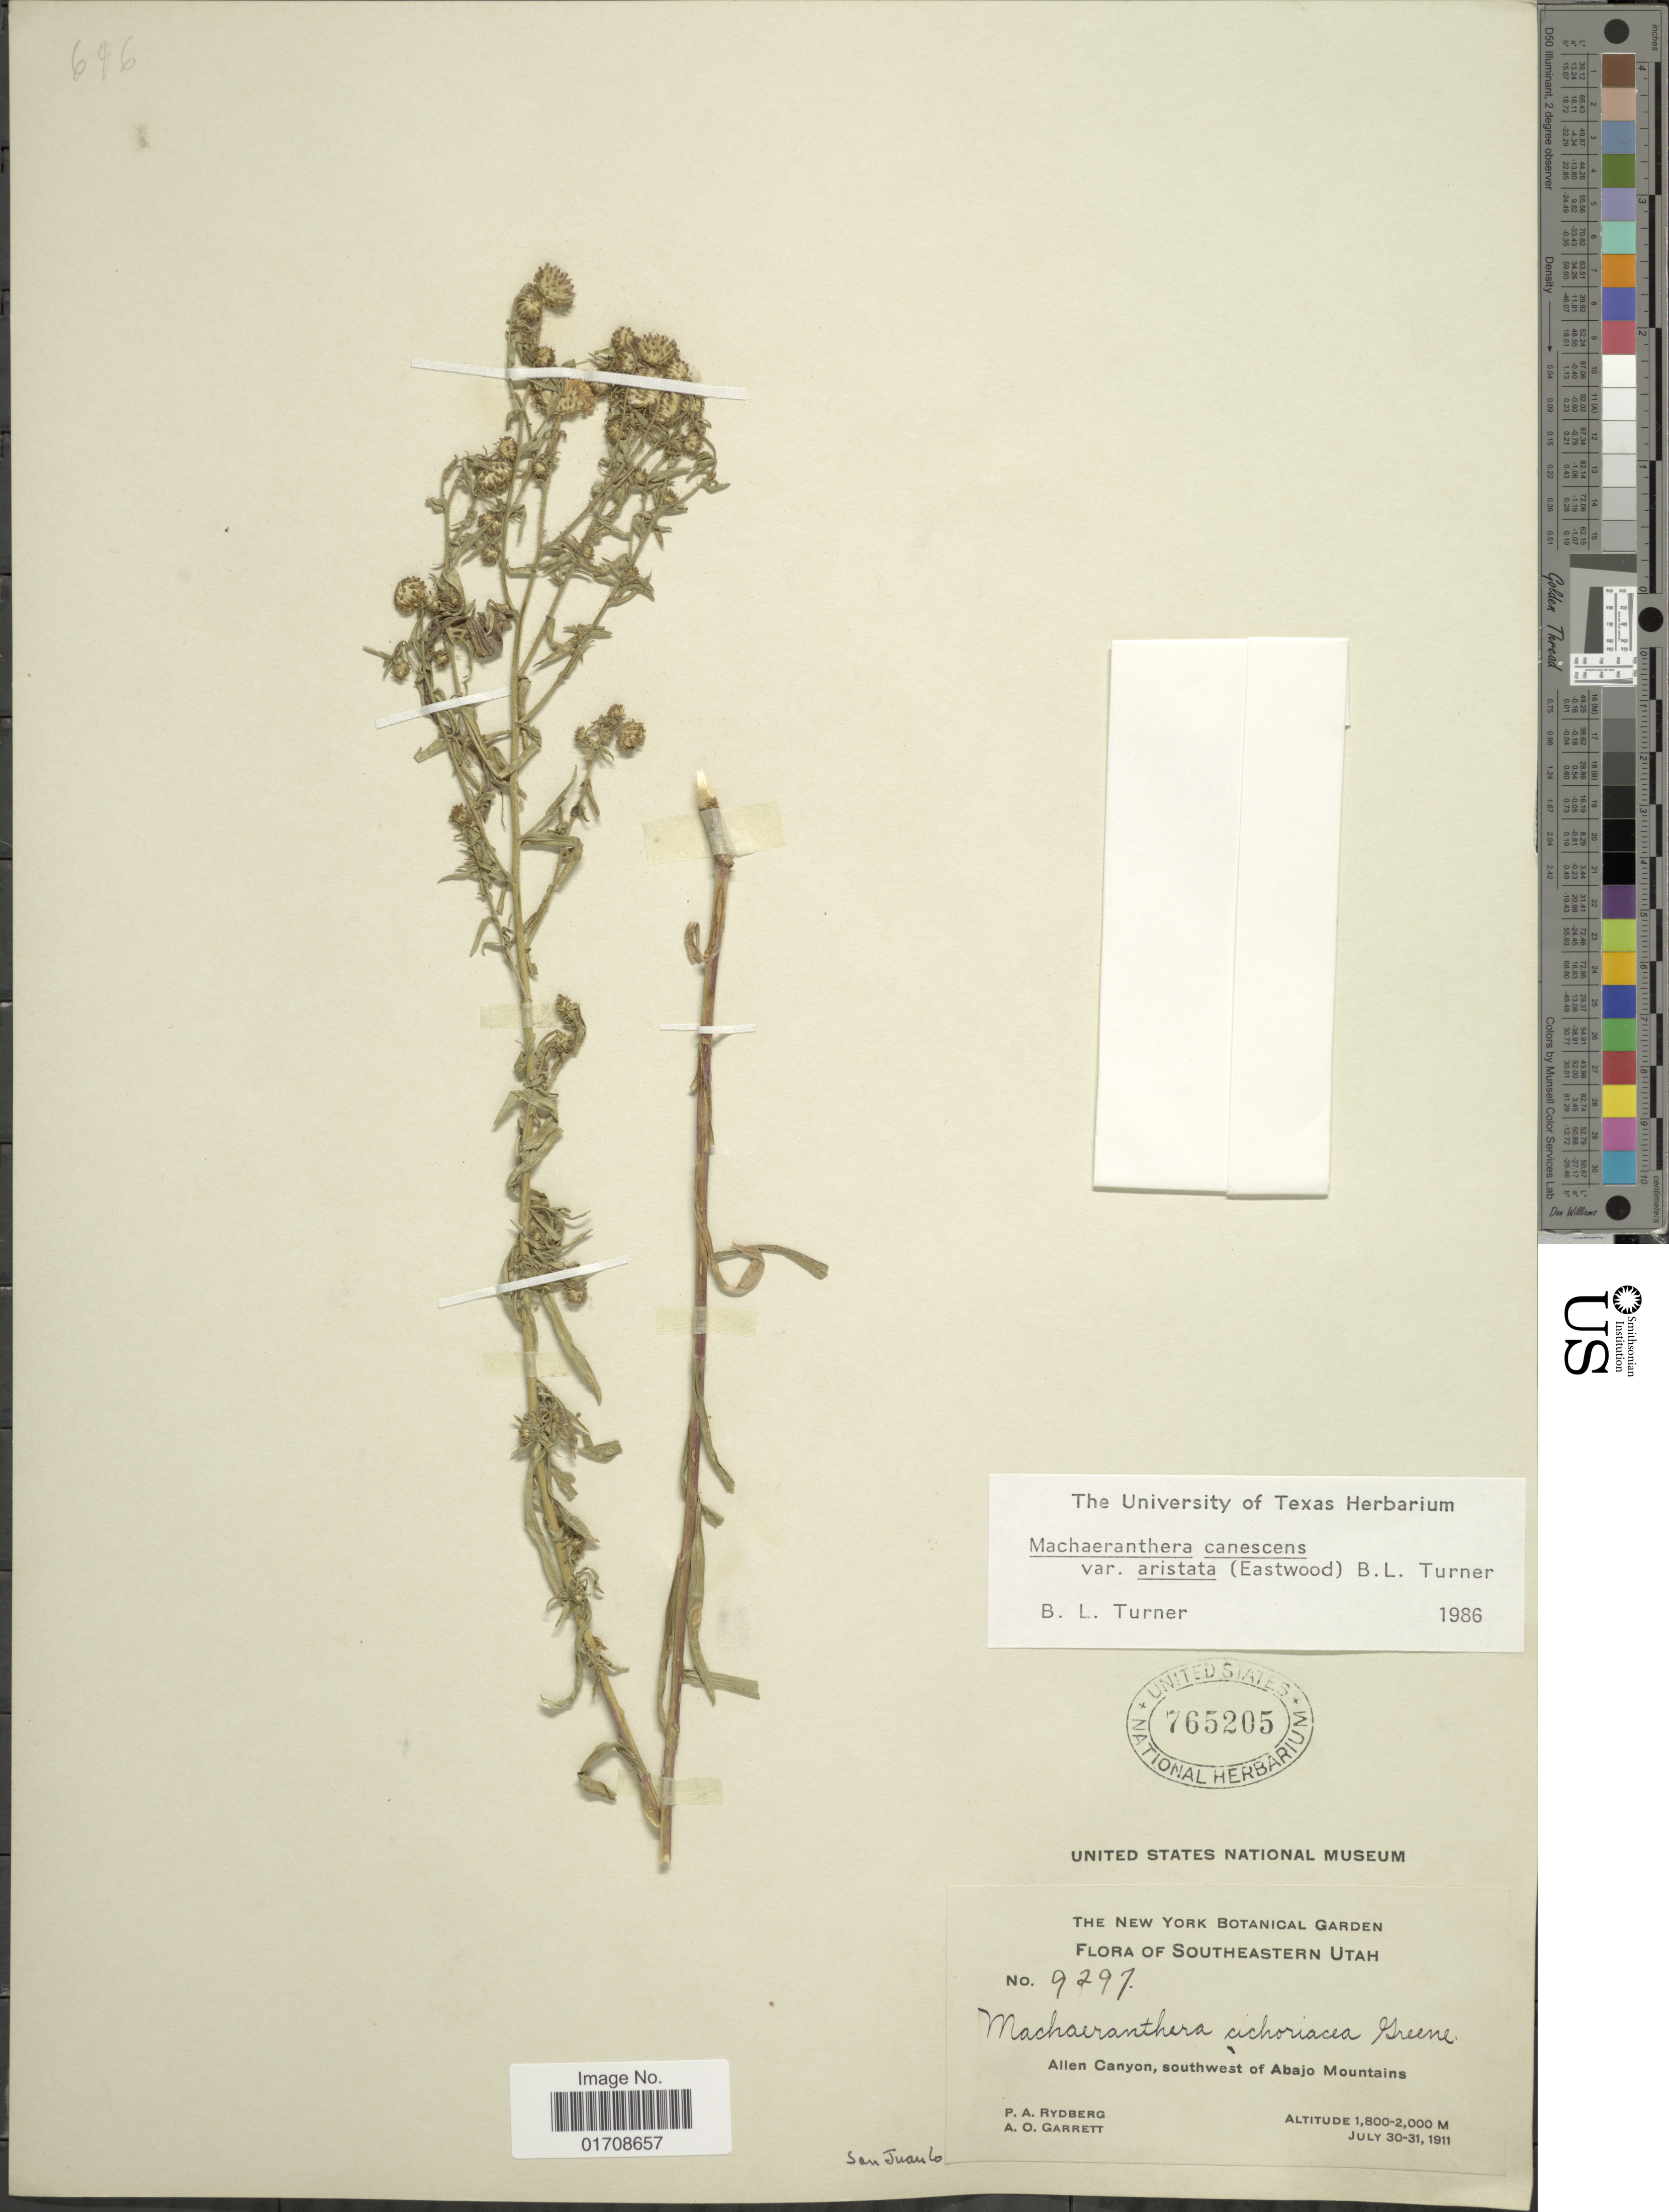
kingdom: Plantae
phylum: Tracheophyta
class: Magnoliopsida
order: Asterales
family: Asteraceae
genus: Machaeranthera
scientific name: Machaeranthera canescens var. aristata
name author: (Eastw.) B.L. Turner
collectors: P. A. Rydberg & A. O. Garrett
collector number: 9297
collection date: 1911-07-30/1911-07-31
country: United States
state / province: Utah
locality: Southeastern Utah, Allen Canyon, southwest of Abajo Mountains, San Juan Co.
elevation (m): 1800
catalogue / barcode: US 765205